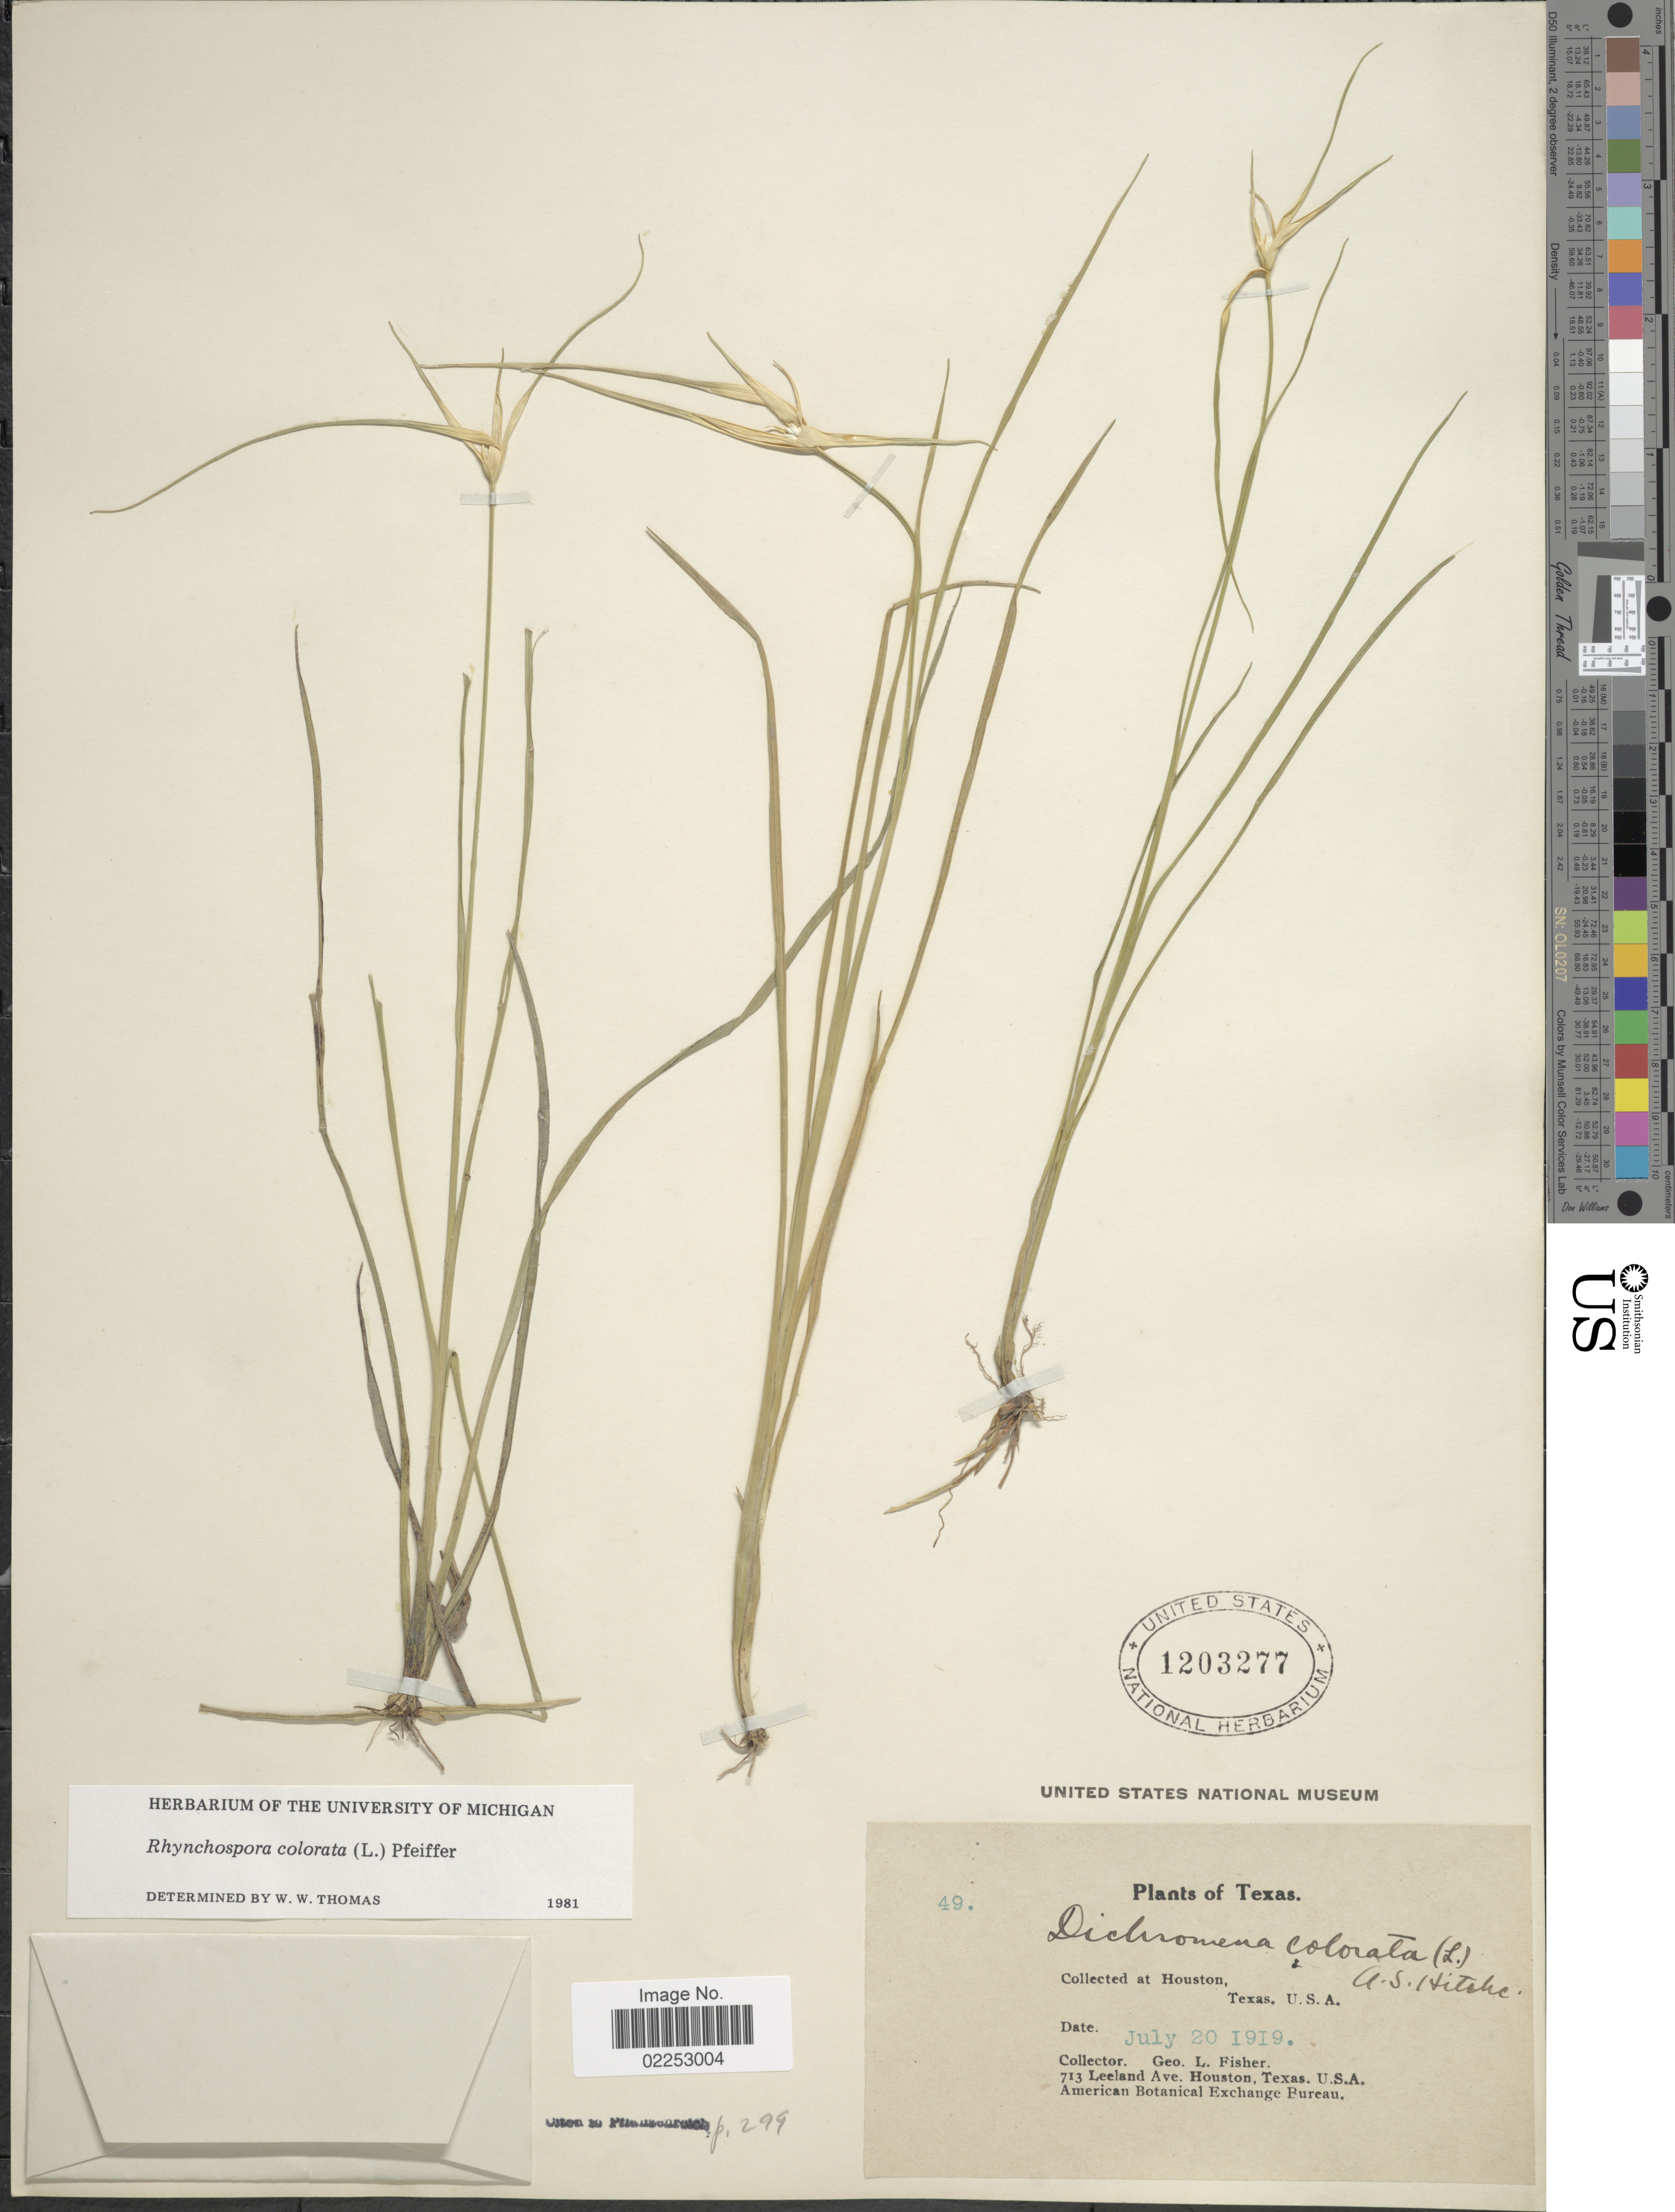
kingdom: Plantae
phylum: Tracheophyta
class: Liliopsida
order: Poales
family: Cyperaceae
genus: Rhynchospora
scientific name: Rhynchospora colorata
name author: (L.) H. Pfeiff.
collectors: G. L. Fisher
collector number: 49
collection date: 1919-07-20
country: United States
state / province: Texas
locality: Houston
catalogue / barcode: US 1203277